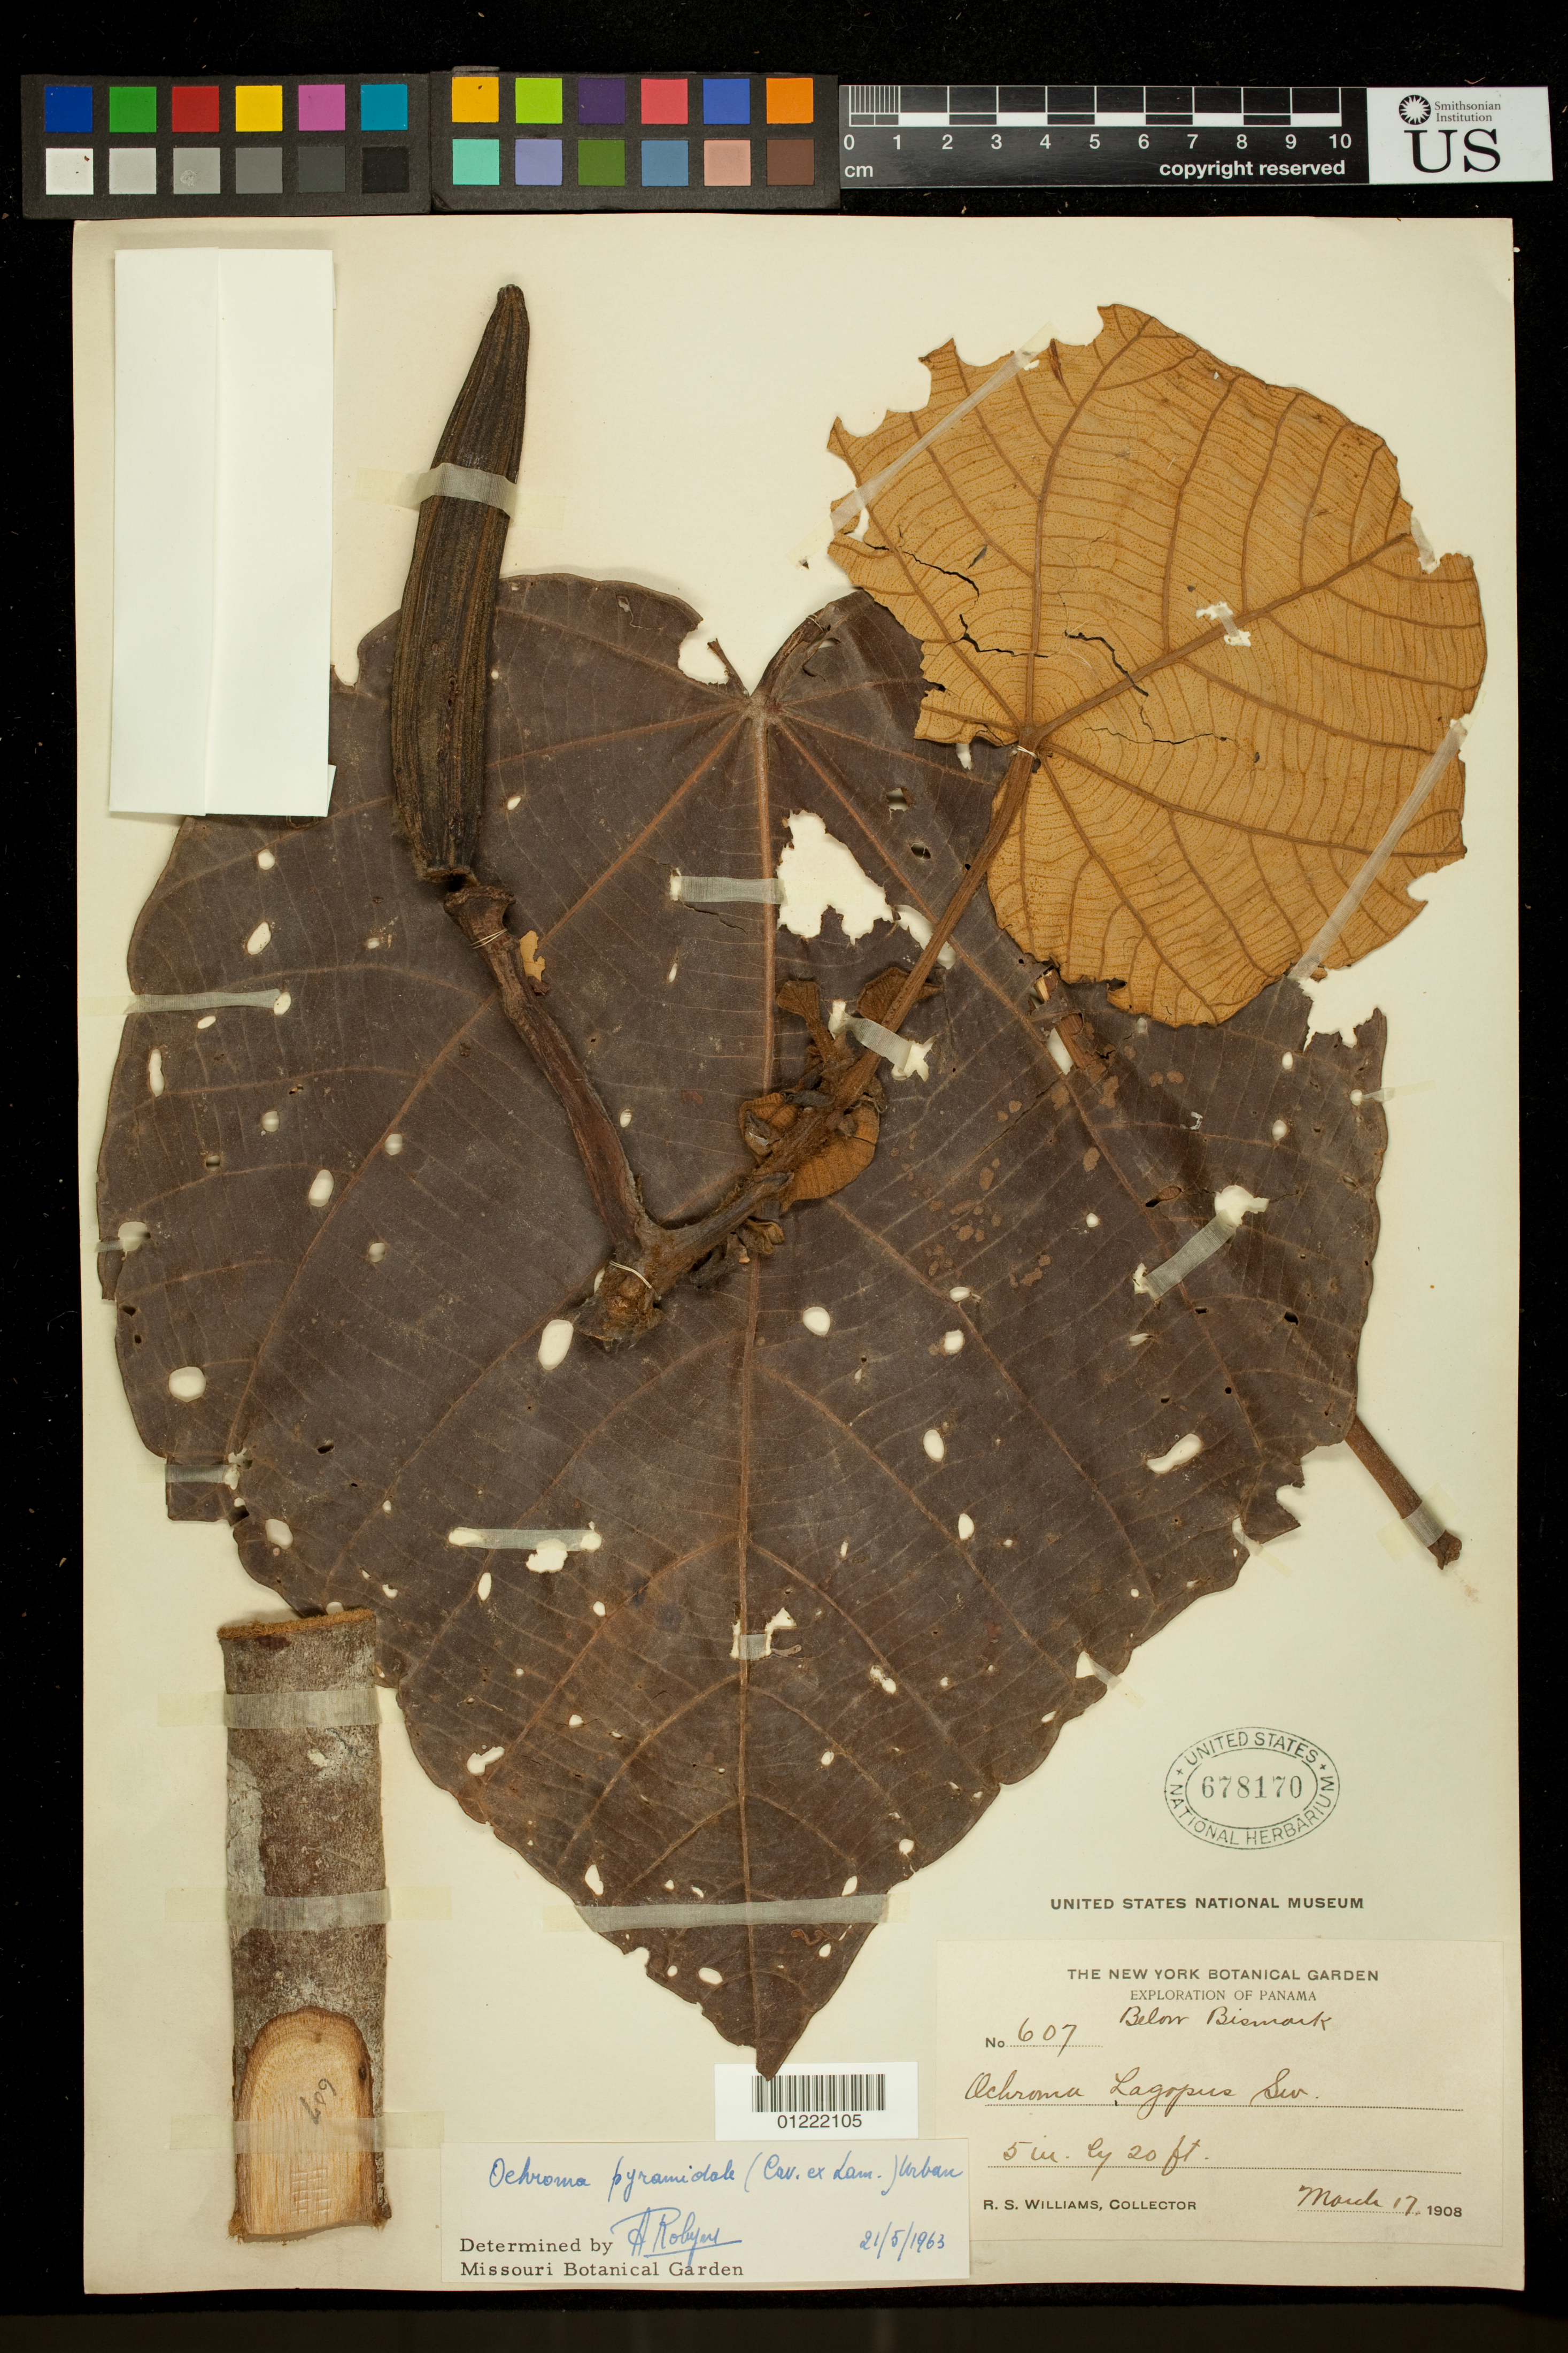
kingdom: Plantae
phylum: Tracheophyta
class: Magnoliopsida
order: Malvales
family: Malvaceae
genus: Ochroma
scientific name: Ochroma pyramidale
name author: (Cav. ex Lam.) Urb.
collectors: R. S. Williams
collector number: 607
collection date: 1908-03-17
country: Panama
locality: Below Bismark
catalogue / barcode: US 678170